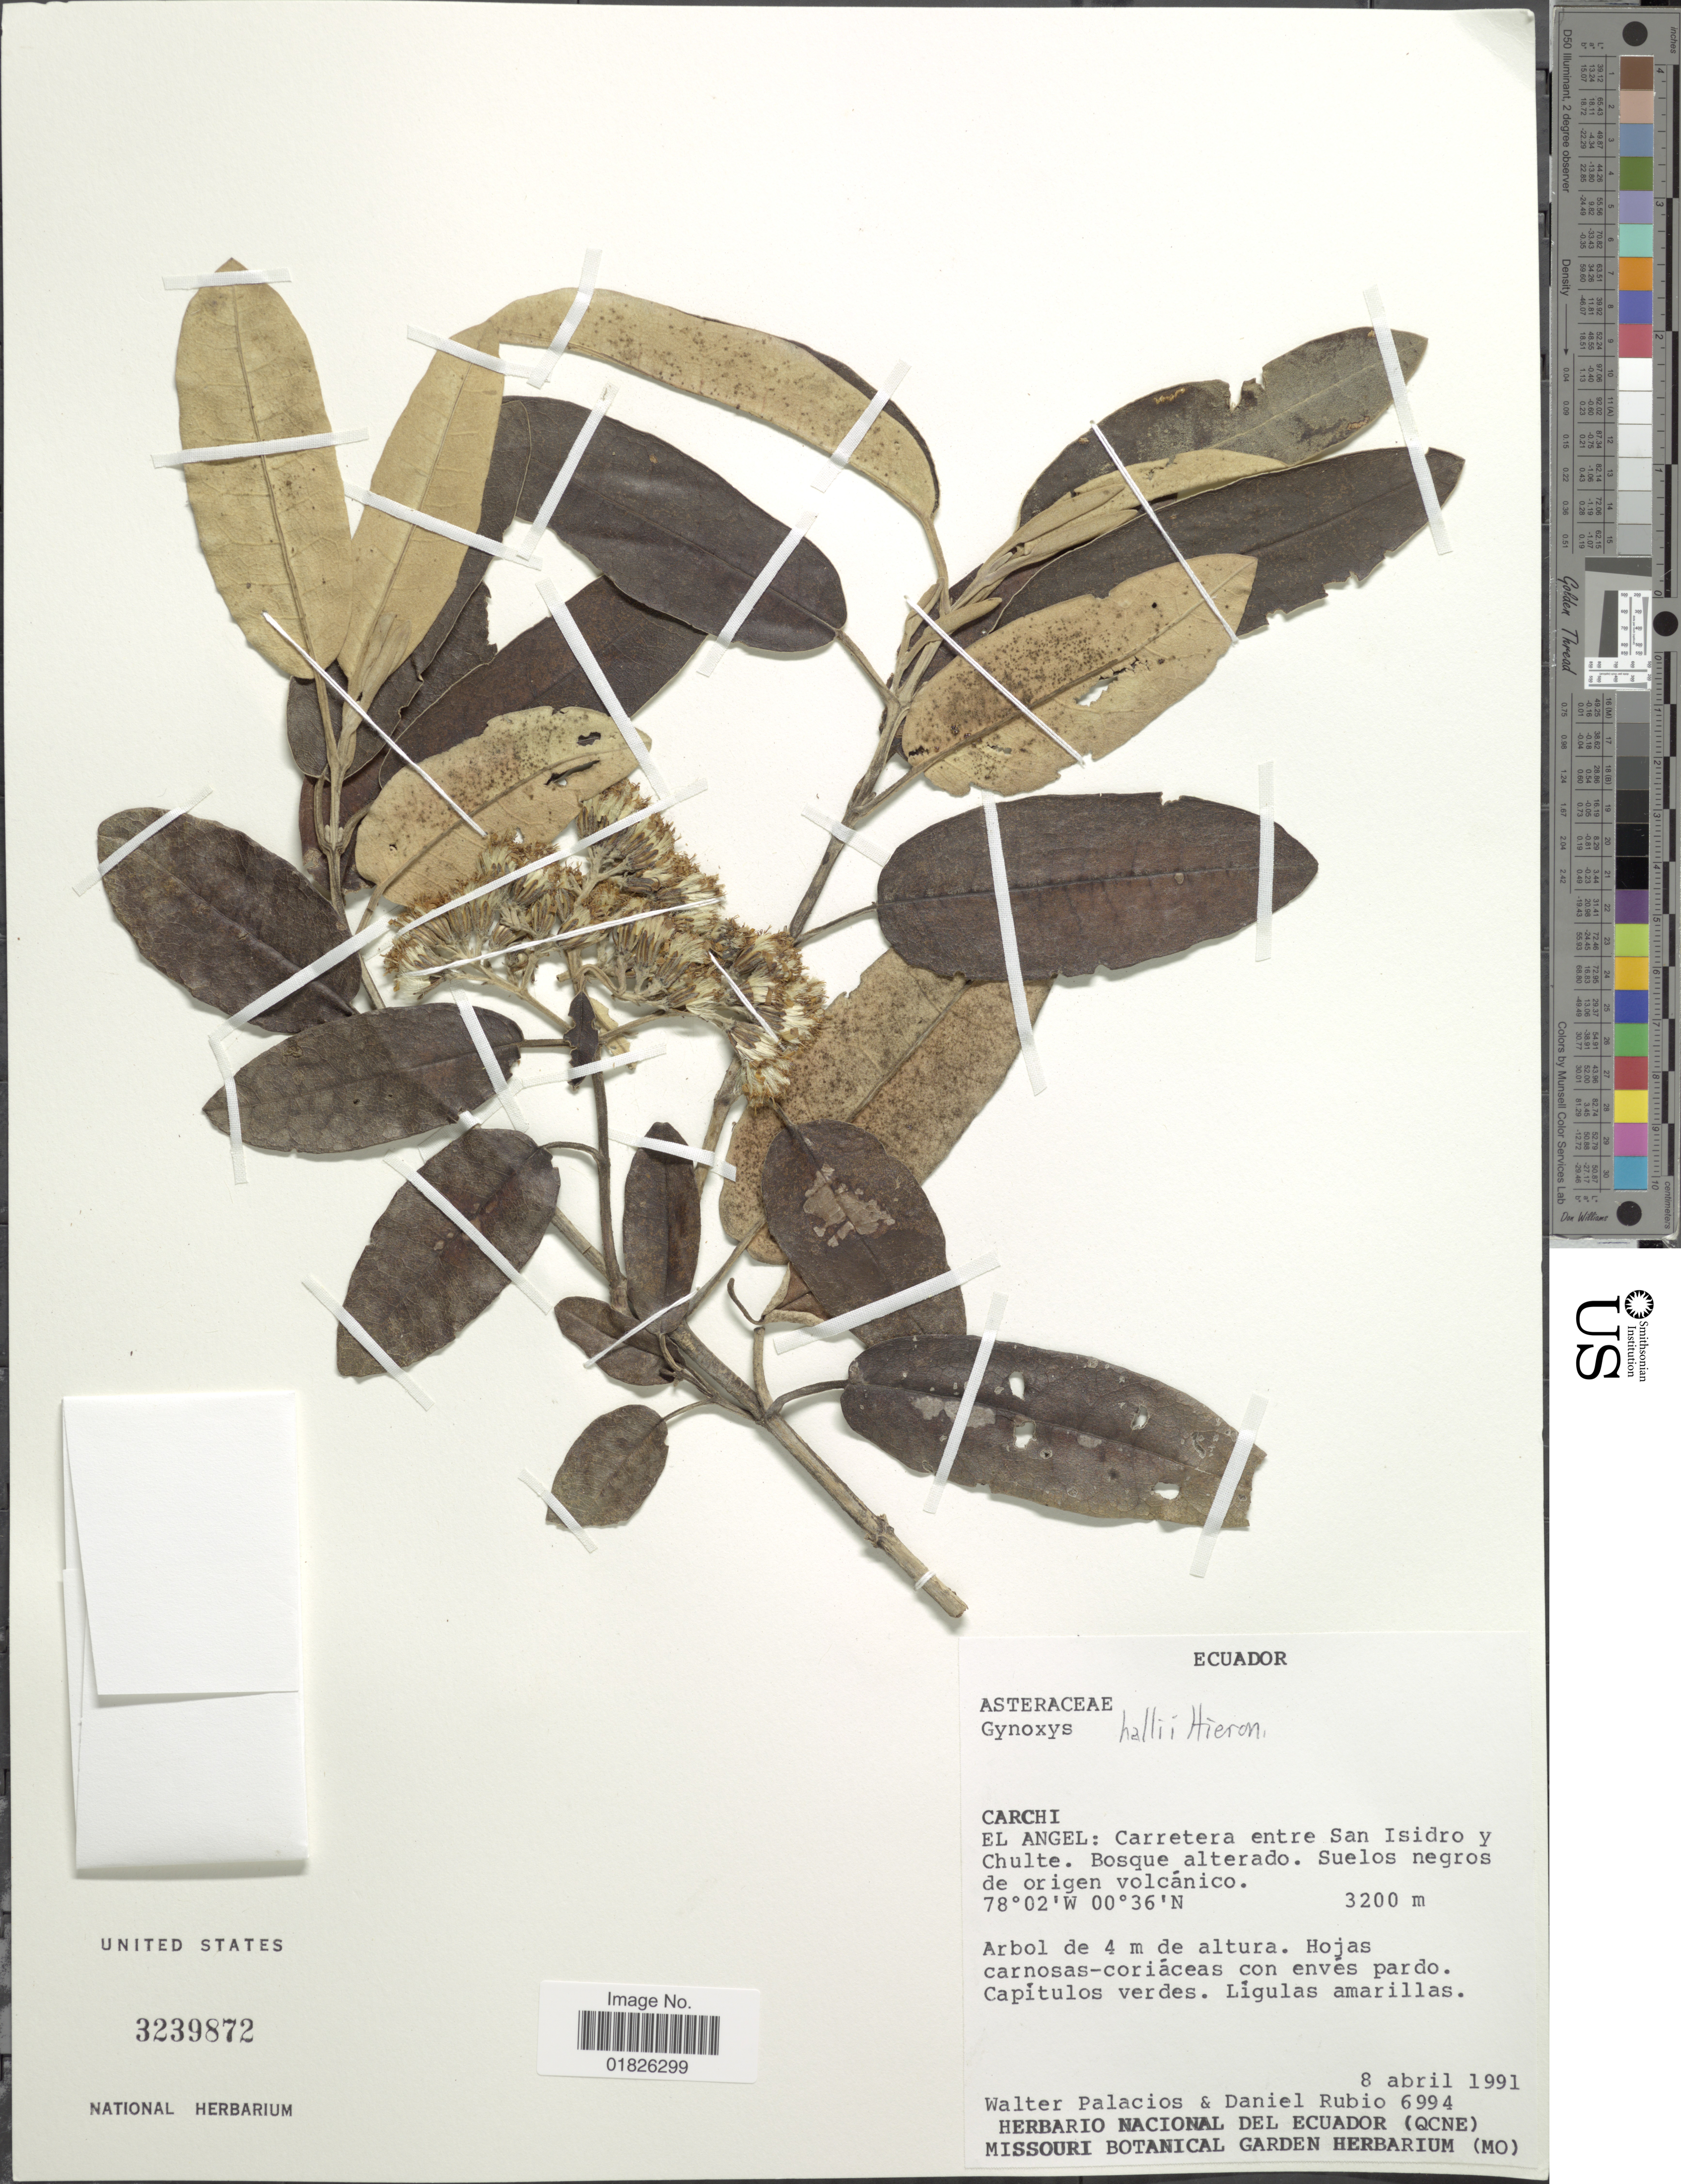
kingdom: Plantae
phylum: Tracheophyta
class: Magnoliopsida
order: Asterales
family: Asteraceae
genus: Gynoxys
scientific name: Gynoxys hallii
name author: Cass.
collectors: W. Palacios & D. Rubio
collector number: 6994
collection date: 1991-04-08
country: Ecuador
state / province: Carchi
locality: El Angel: Carretera entre San Isidro y Chulte.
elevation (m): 3200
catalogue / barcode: US 3239872